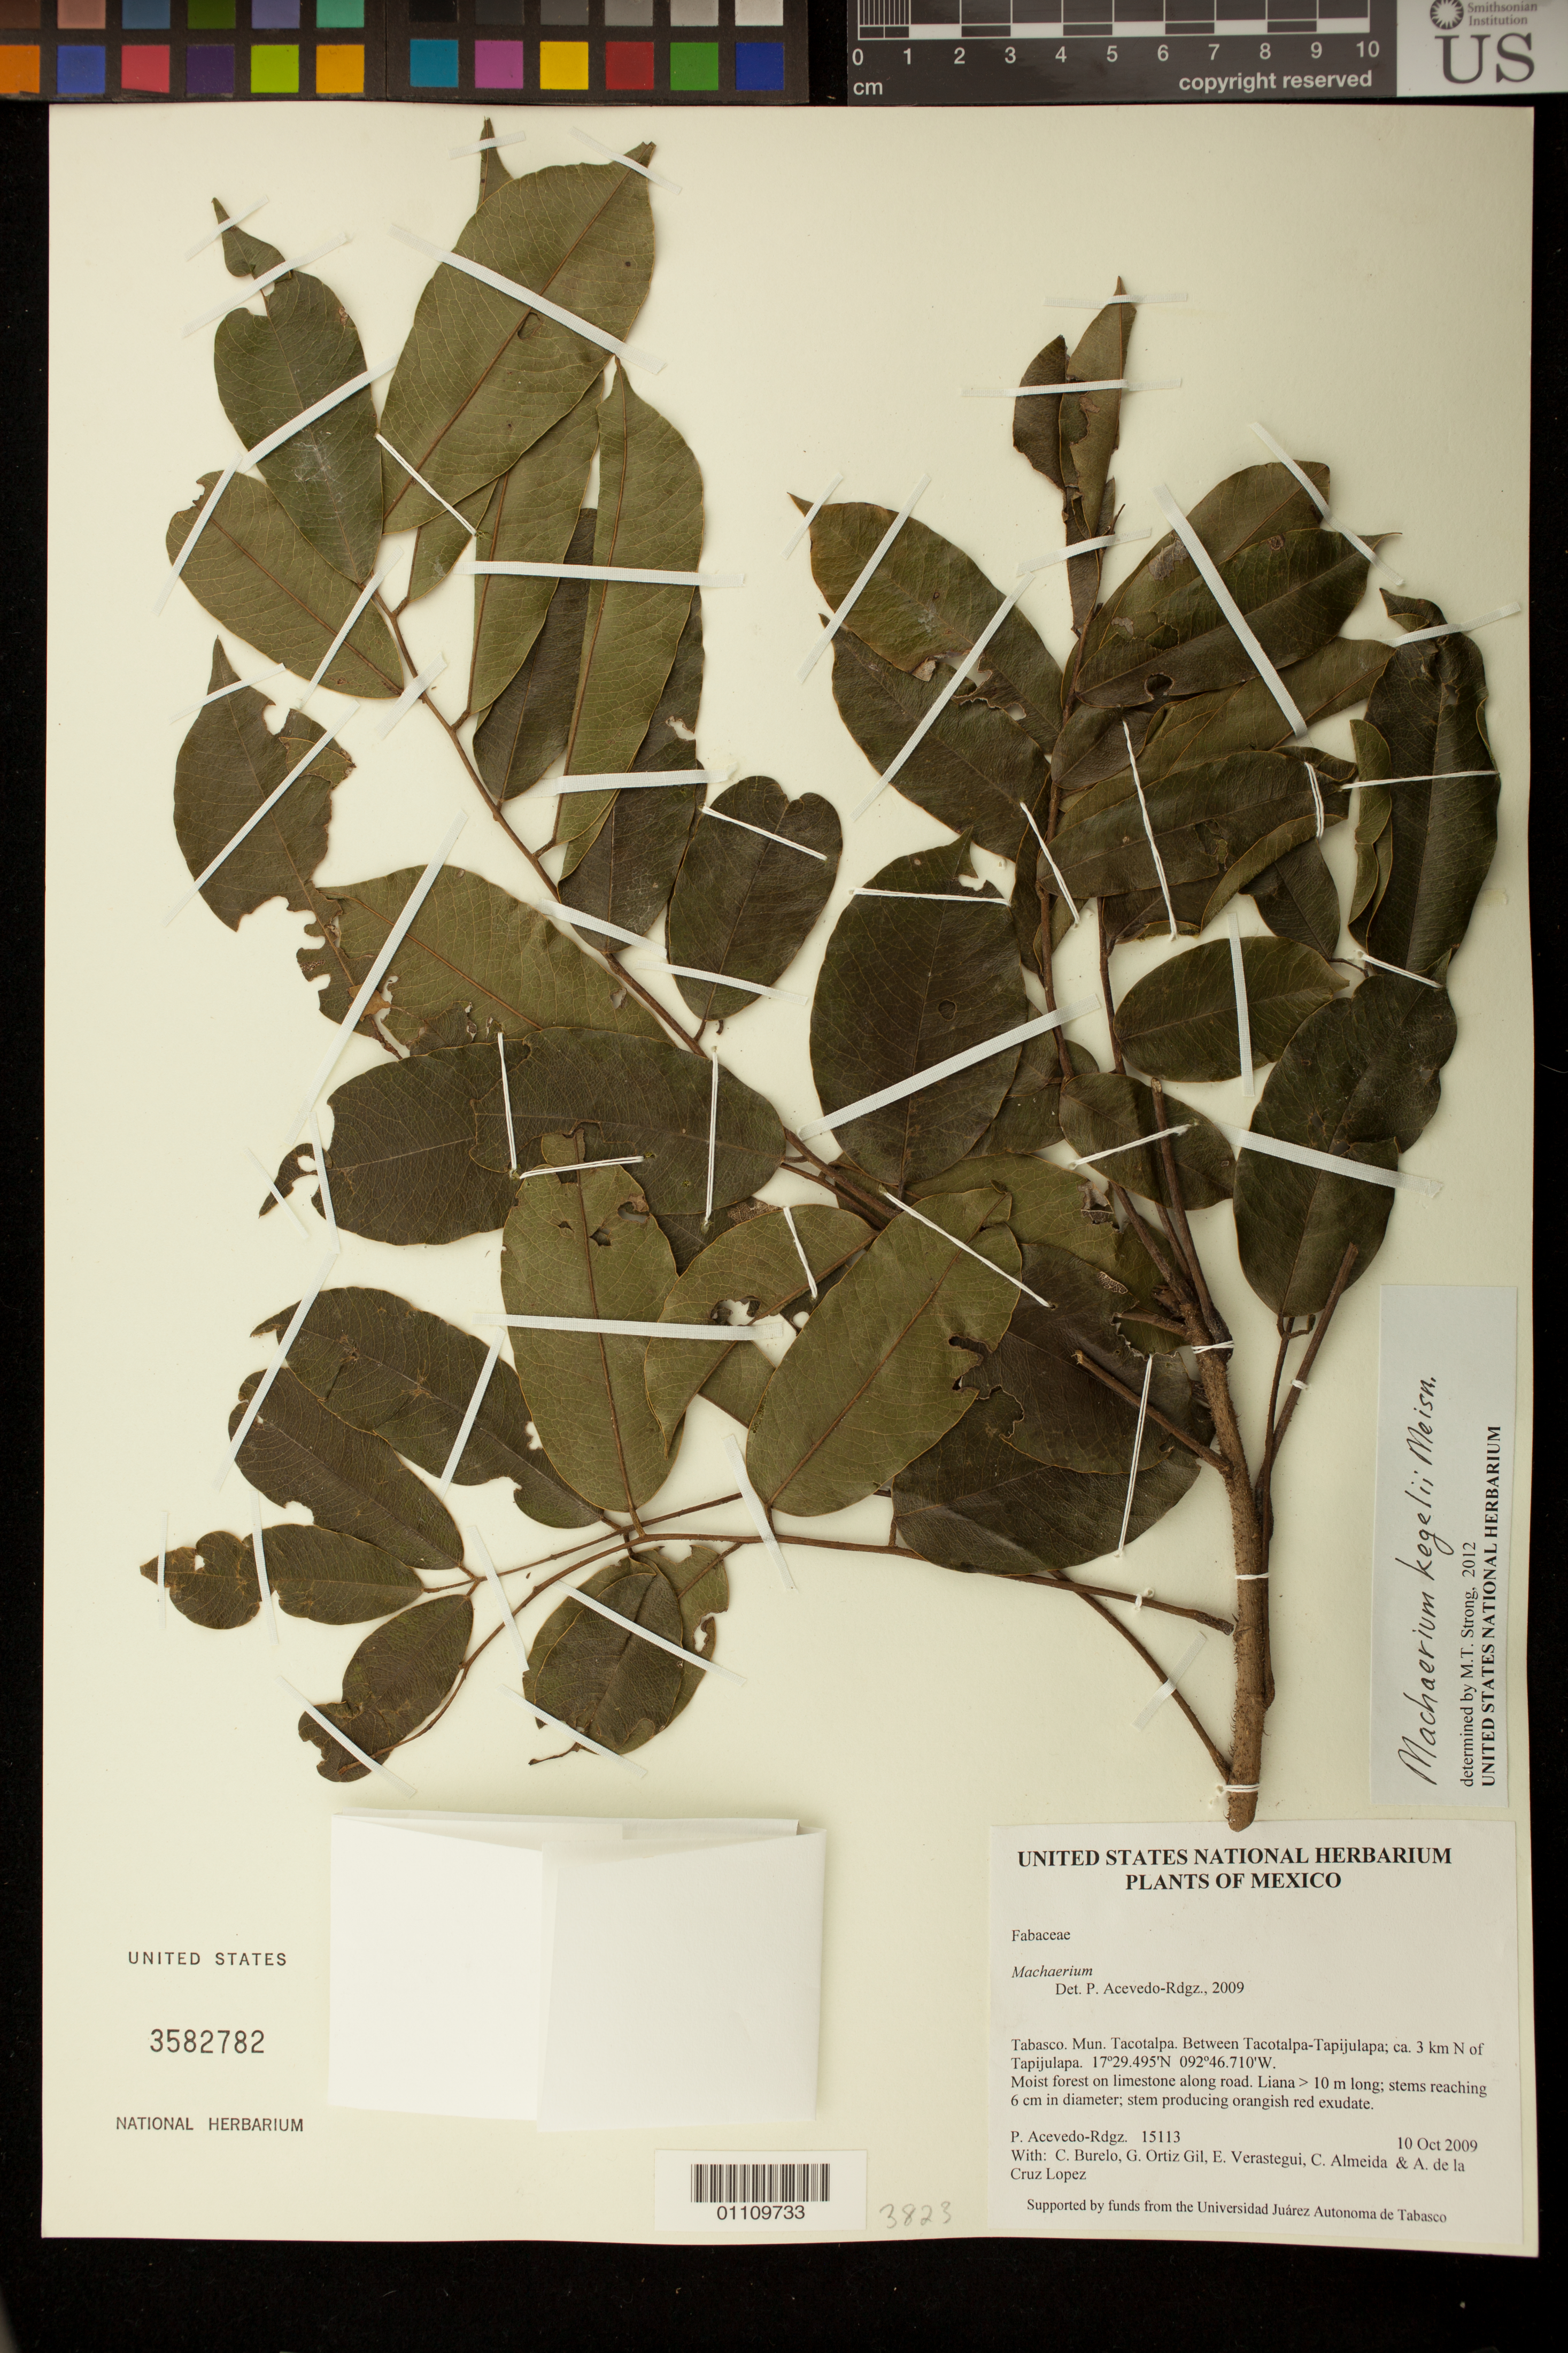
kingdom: Plantae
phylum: Tracheophyta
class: Magnoliopsida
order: Fabales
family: Fabaceae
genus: Machaerium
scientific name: Machaerium kegelii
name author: Meisn.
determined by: Strong, M. T., (US), Smithsonian Institution - National Museum of Natural History (UNITED STATES)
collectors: P. Acevedo-Rodr., C. Burelo, G. Ortiz, E. Verastegui, C. Almeida & A. de la Cruz Lopez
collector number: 15113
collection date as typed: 10 Oct 2009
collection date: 2009-10-10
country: Mexico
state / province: Tabasco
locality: Mun. Tacotalpa. Between Tacotalpa-Tapijulapa; ca. 3 km N of Tapijulapa.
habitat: Moist forest on limestone along road.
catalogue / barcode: US 3582782